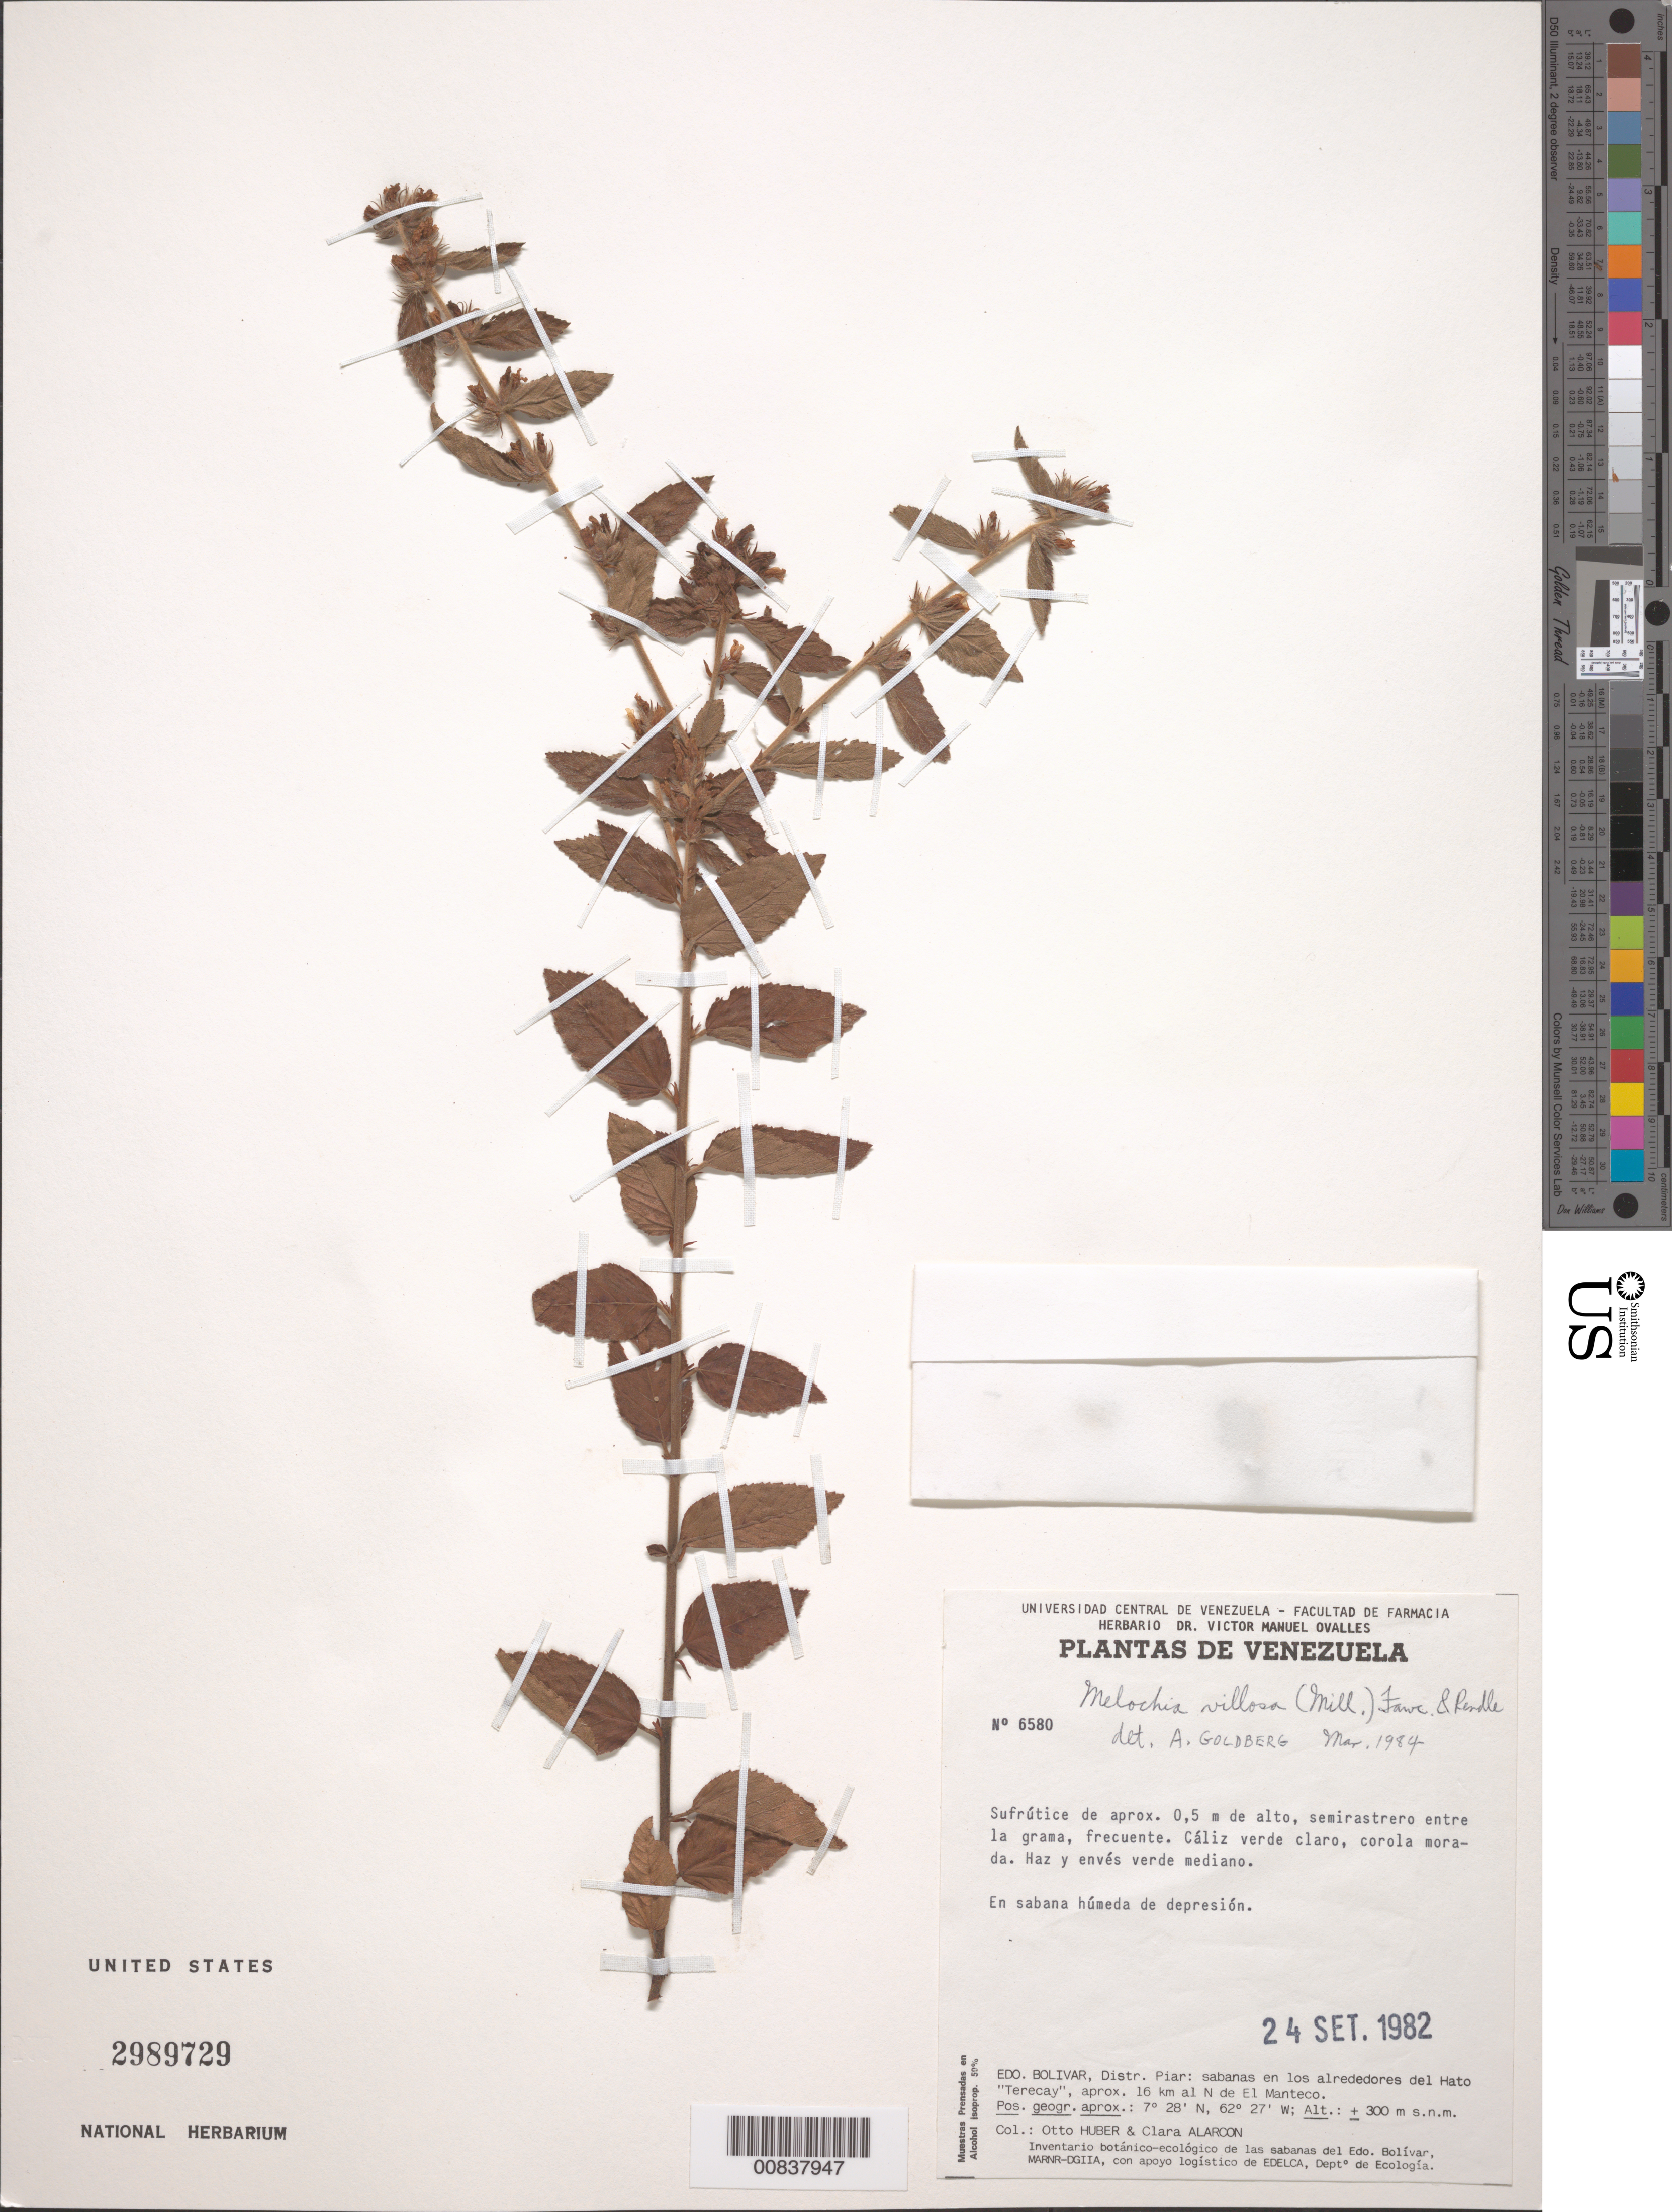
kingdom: Plantae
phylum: Tracheophyta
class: Magnoliopsida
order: Malvales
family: Malvaceae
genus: Melochia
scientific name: Melochia villosa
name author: (Mill.) Fawc. & Rendle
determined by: Goldberg, Aaron, (US), NMNH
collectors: O. Huber & C. Alarcon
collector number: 6580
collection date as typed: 24-Sep-82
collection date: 1982-09-24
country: Venezuela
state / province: Bolívar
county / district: Piar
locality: El Manteco, 16 km N de, Hato "Terecay"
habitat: Sabana húmeda de depresion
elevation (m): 300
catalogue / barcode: US 2989729